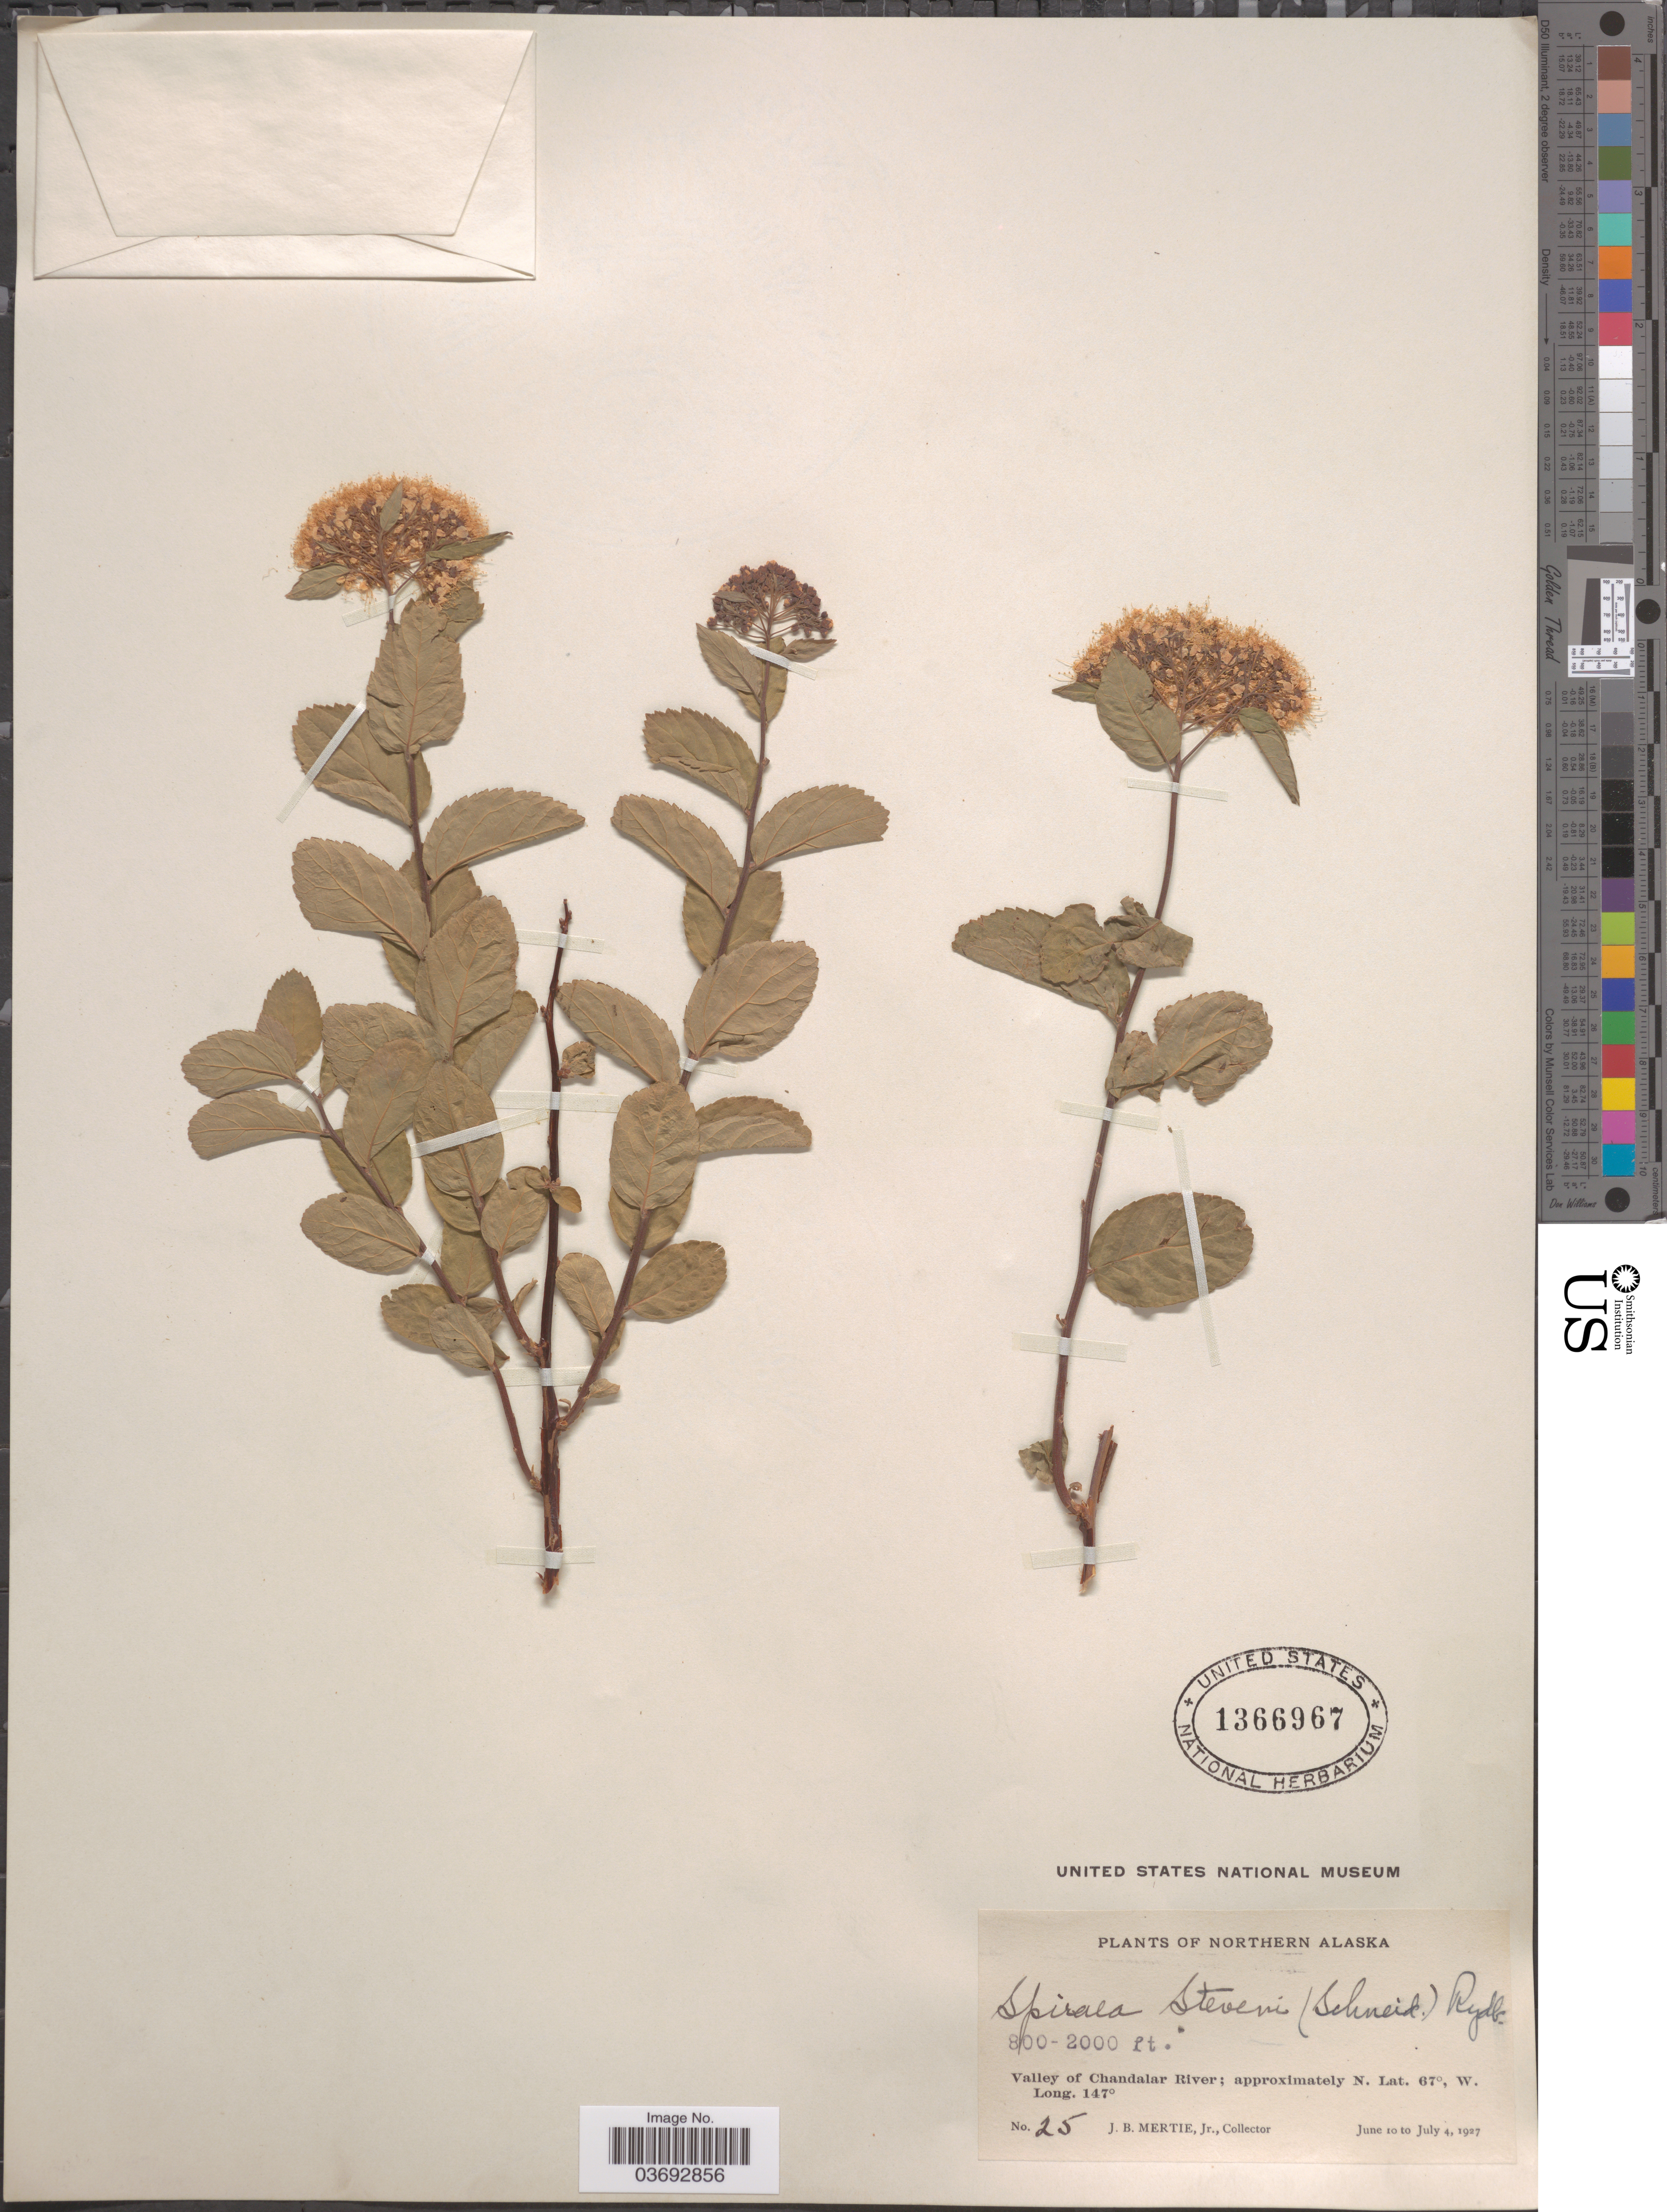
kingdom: Plantae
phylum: Tracheophyta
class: Magnoliopsida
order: Rosales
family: Rosaceae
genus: Spiraea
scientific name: Spiraea stevenii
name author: (C.K. Schneid.) Rydb.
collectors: J. Mertie Jr.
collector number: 25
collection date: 1927-06-10/1927-07-04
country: United States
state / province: Alaska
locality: Northern Alaska. Valley of Chandalar River.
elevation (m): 244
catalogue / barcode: US 1366967